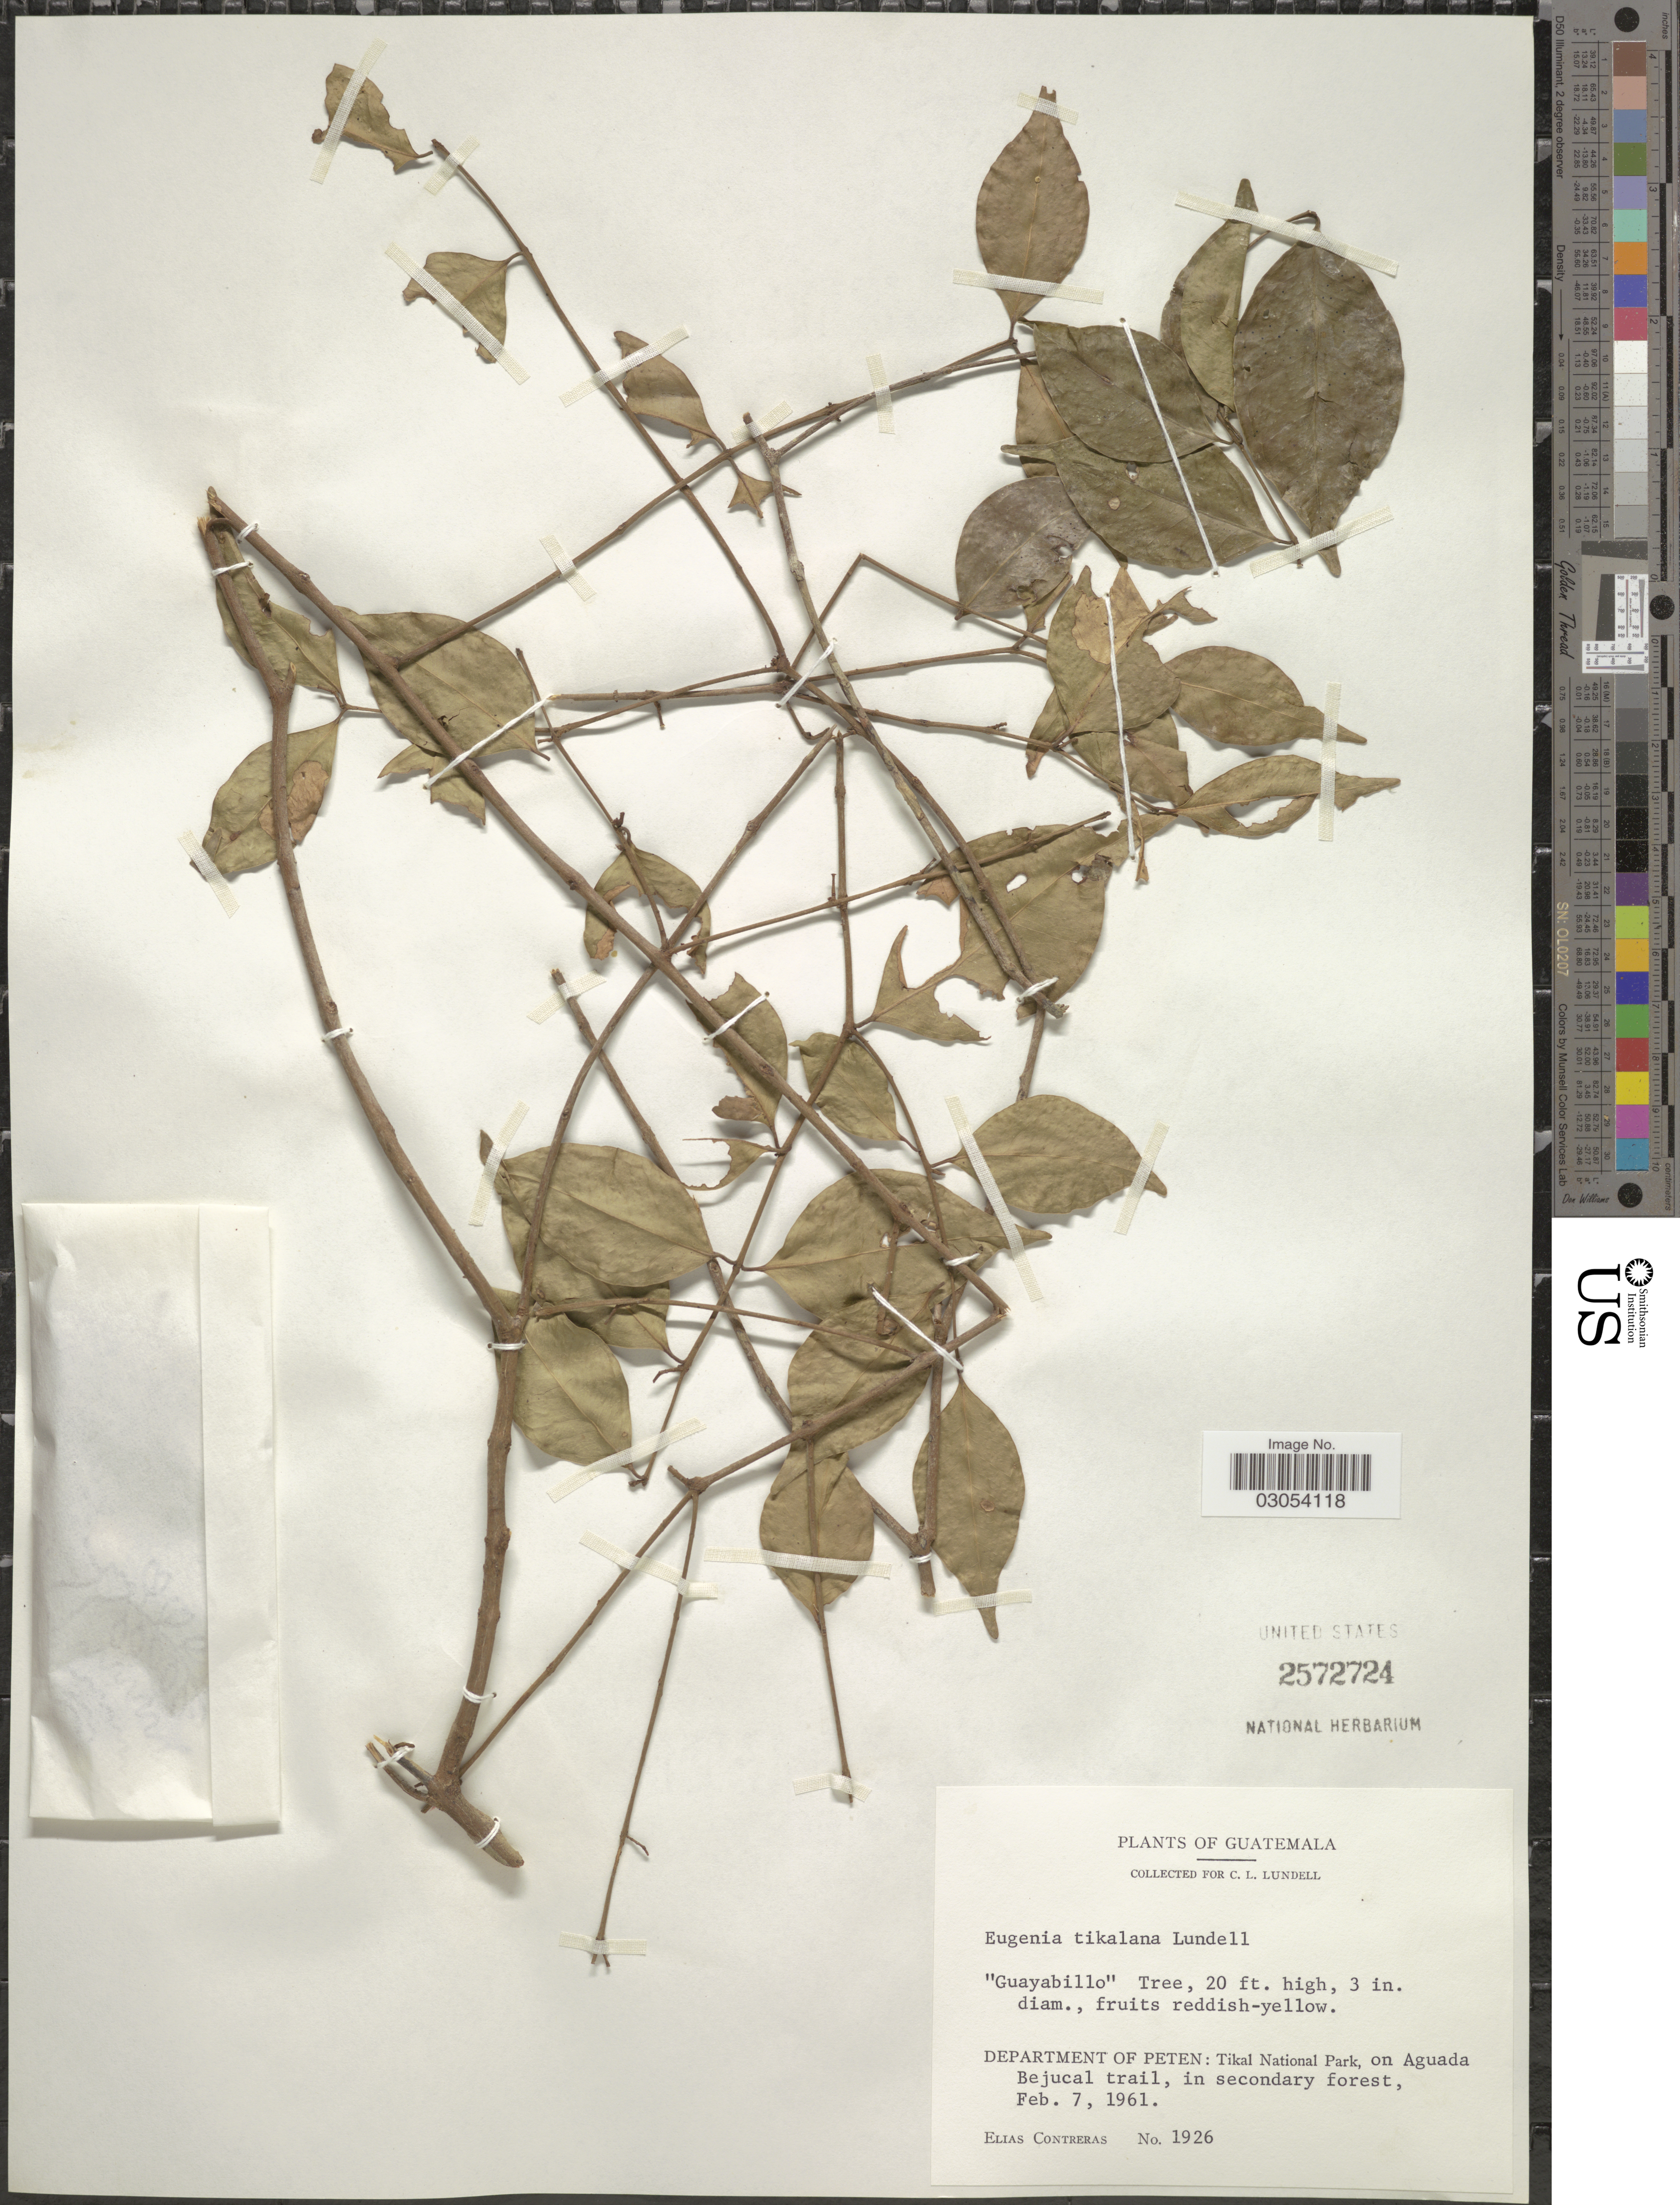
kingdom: Plantae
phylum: Tracheophyta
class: Magnoliopsida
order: Myrtales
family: Myrtaceae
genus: Eugenia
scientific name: Eugenia tikalana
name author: Lundell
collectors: E. Contreras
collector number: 1926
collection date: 1961-02-07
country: Guatemala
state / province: El Petén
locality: Department of Peten: Tikal Nartional Park, on Aguada Bejucal trail, in secondary forest.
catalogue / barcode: US 2572724